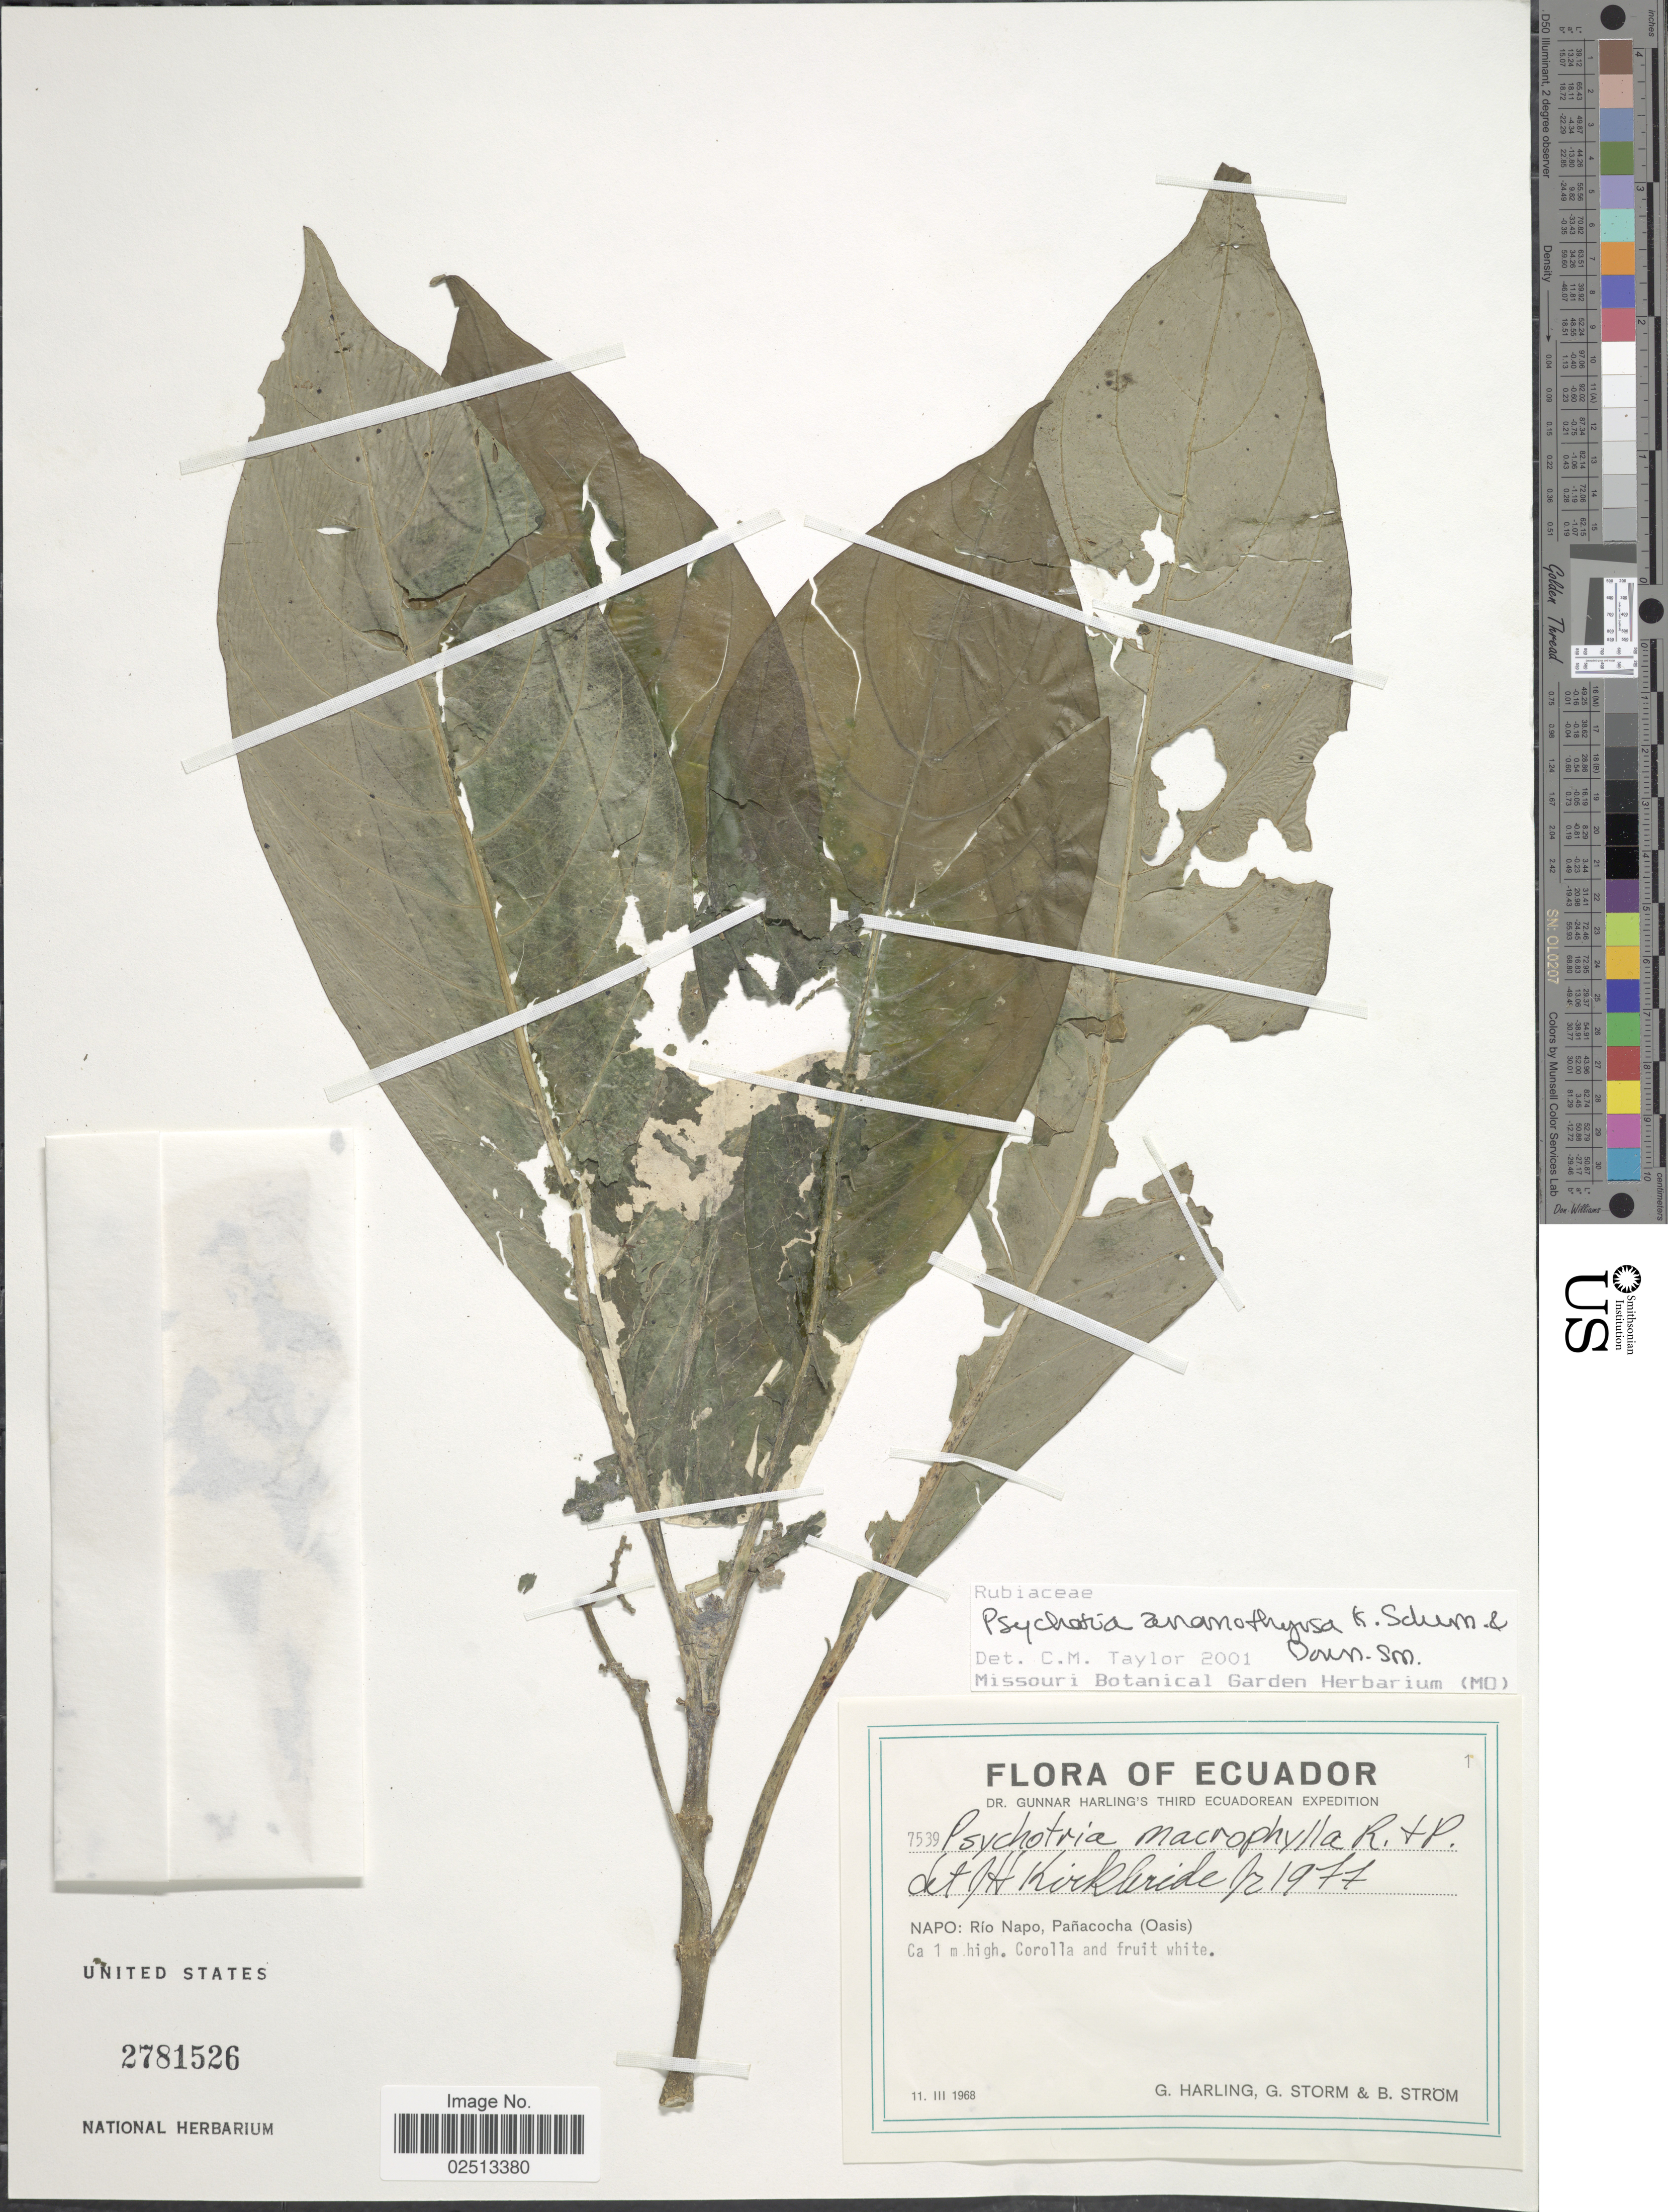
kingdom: Plantae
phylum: Tracheophyta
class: Magnoliopsida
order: Gentianales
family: Rubiaceae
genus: Psychotria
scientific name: Psychotria anomothyrsa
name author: K. Schum. & Donn. Sm. in Donn. Sm.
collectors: G. Harling, G. Storm & B. Ström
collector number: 7539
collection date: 1968-03-11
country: Ecuador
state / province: Napo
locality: Río Napo, Pañacocha (Oasis)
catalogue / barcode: US 2781526